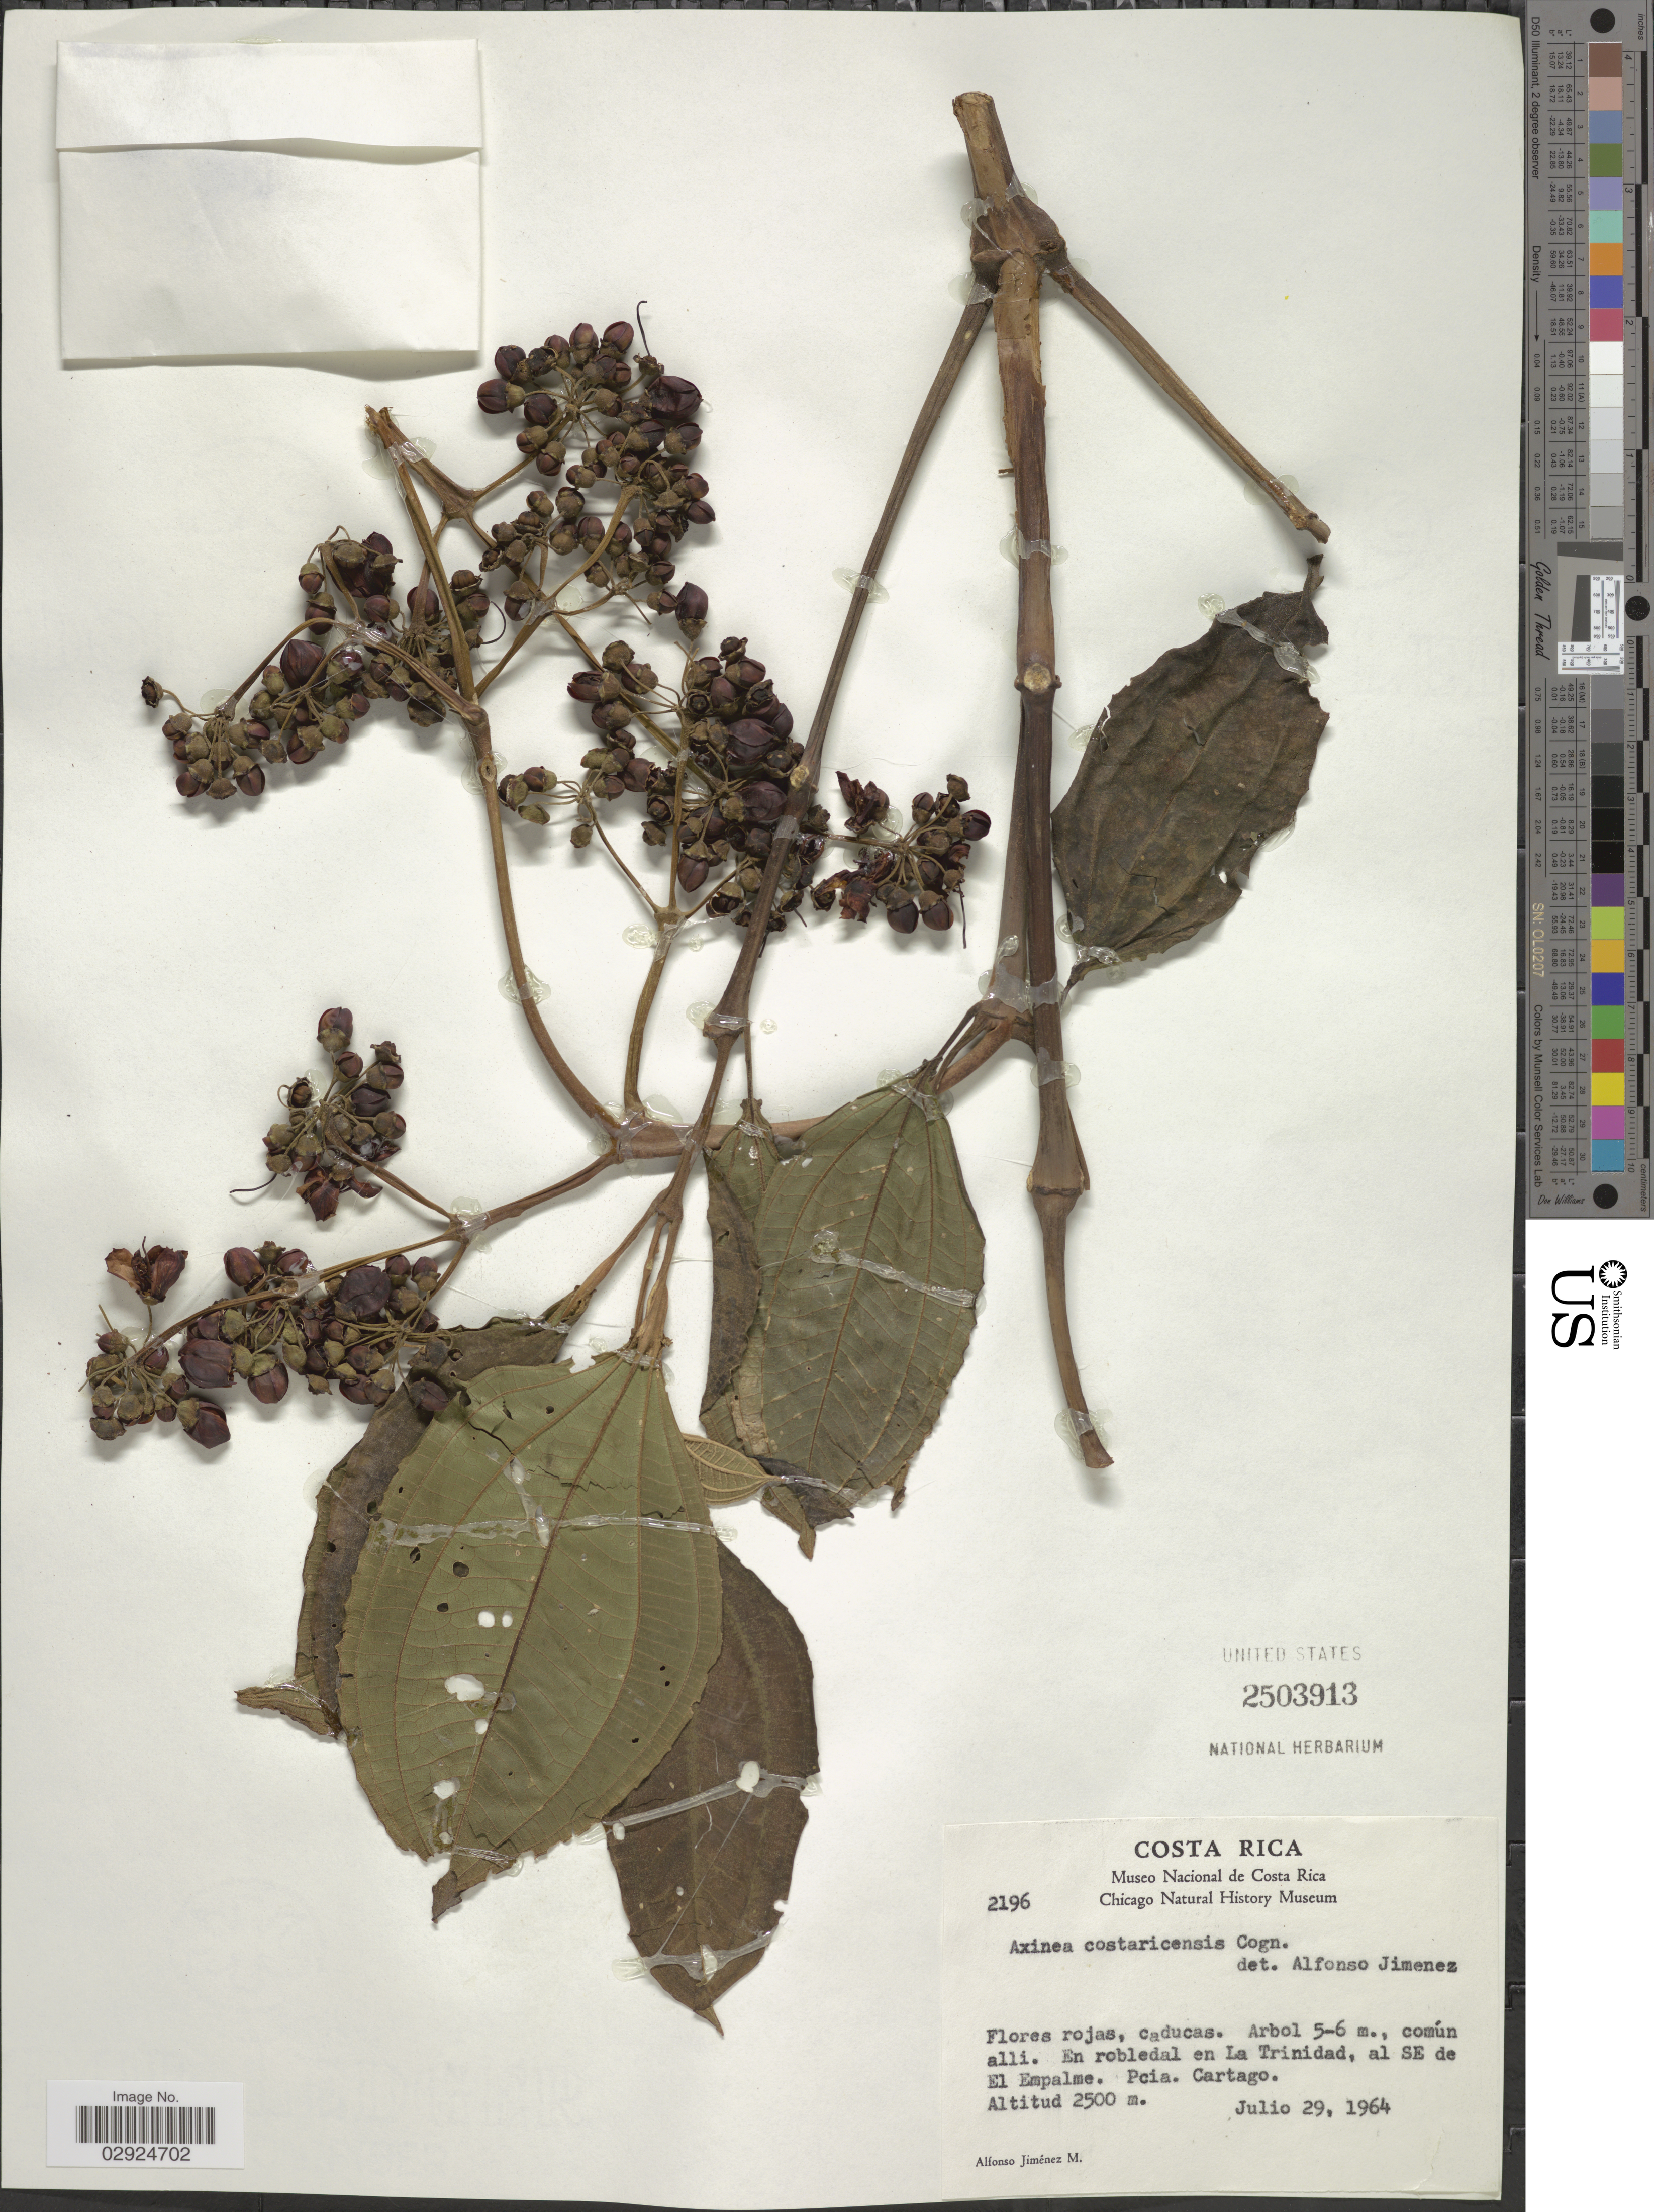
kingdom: Plantae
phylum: Tracheophyta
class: Magnoliopsida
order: Myrtales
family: Melastomataceae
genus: Axinaea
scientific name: Axinaea costaricensis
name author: Cogn. in A. DC.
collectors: A. Jimenez M.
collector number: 2196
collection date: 1964-07-29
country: Costa Rica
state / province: Cartago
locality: En robledal en La Trinidad, al SE de El Empalme. Pcia. Cartago.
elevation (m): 2500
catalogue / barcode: US 2503913